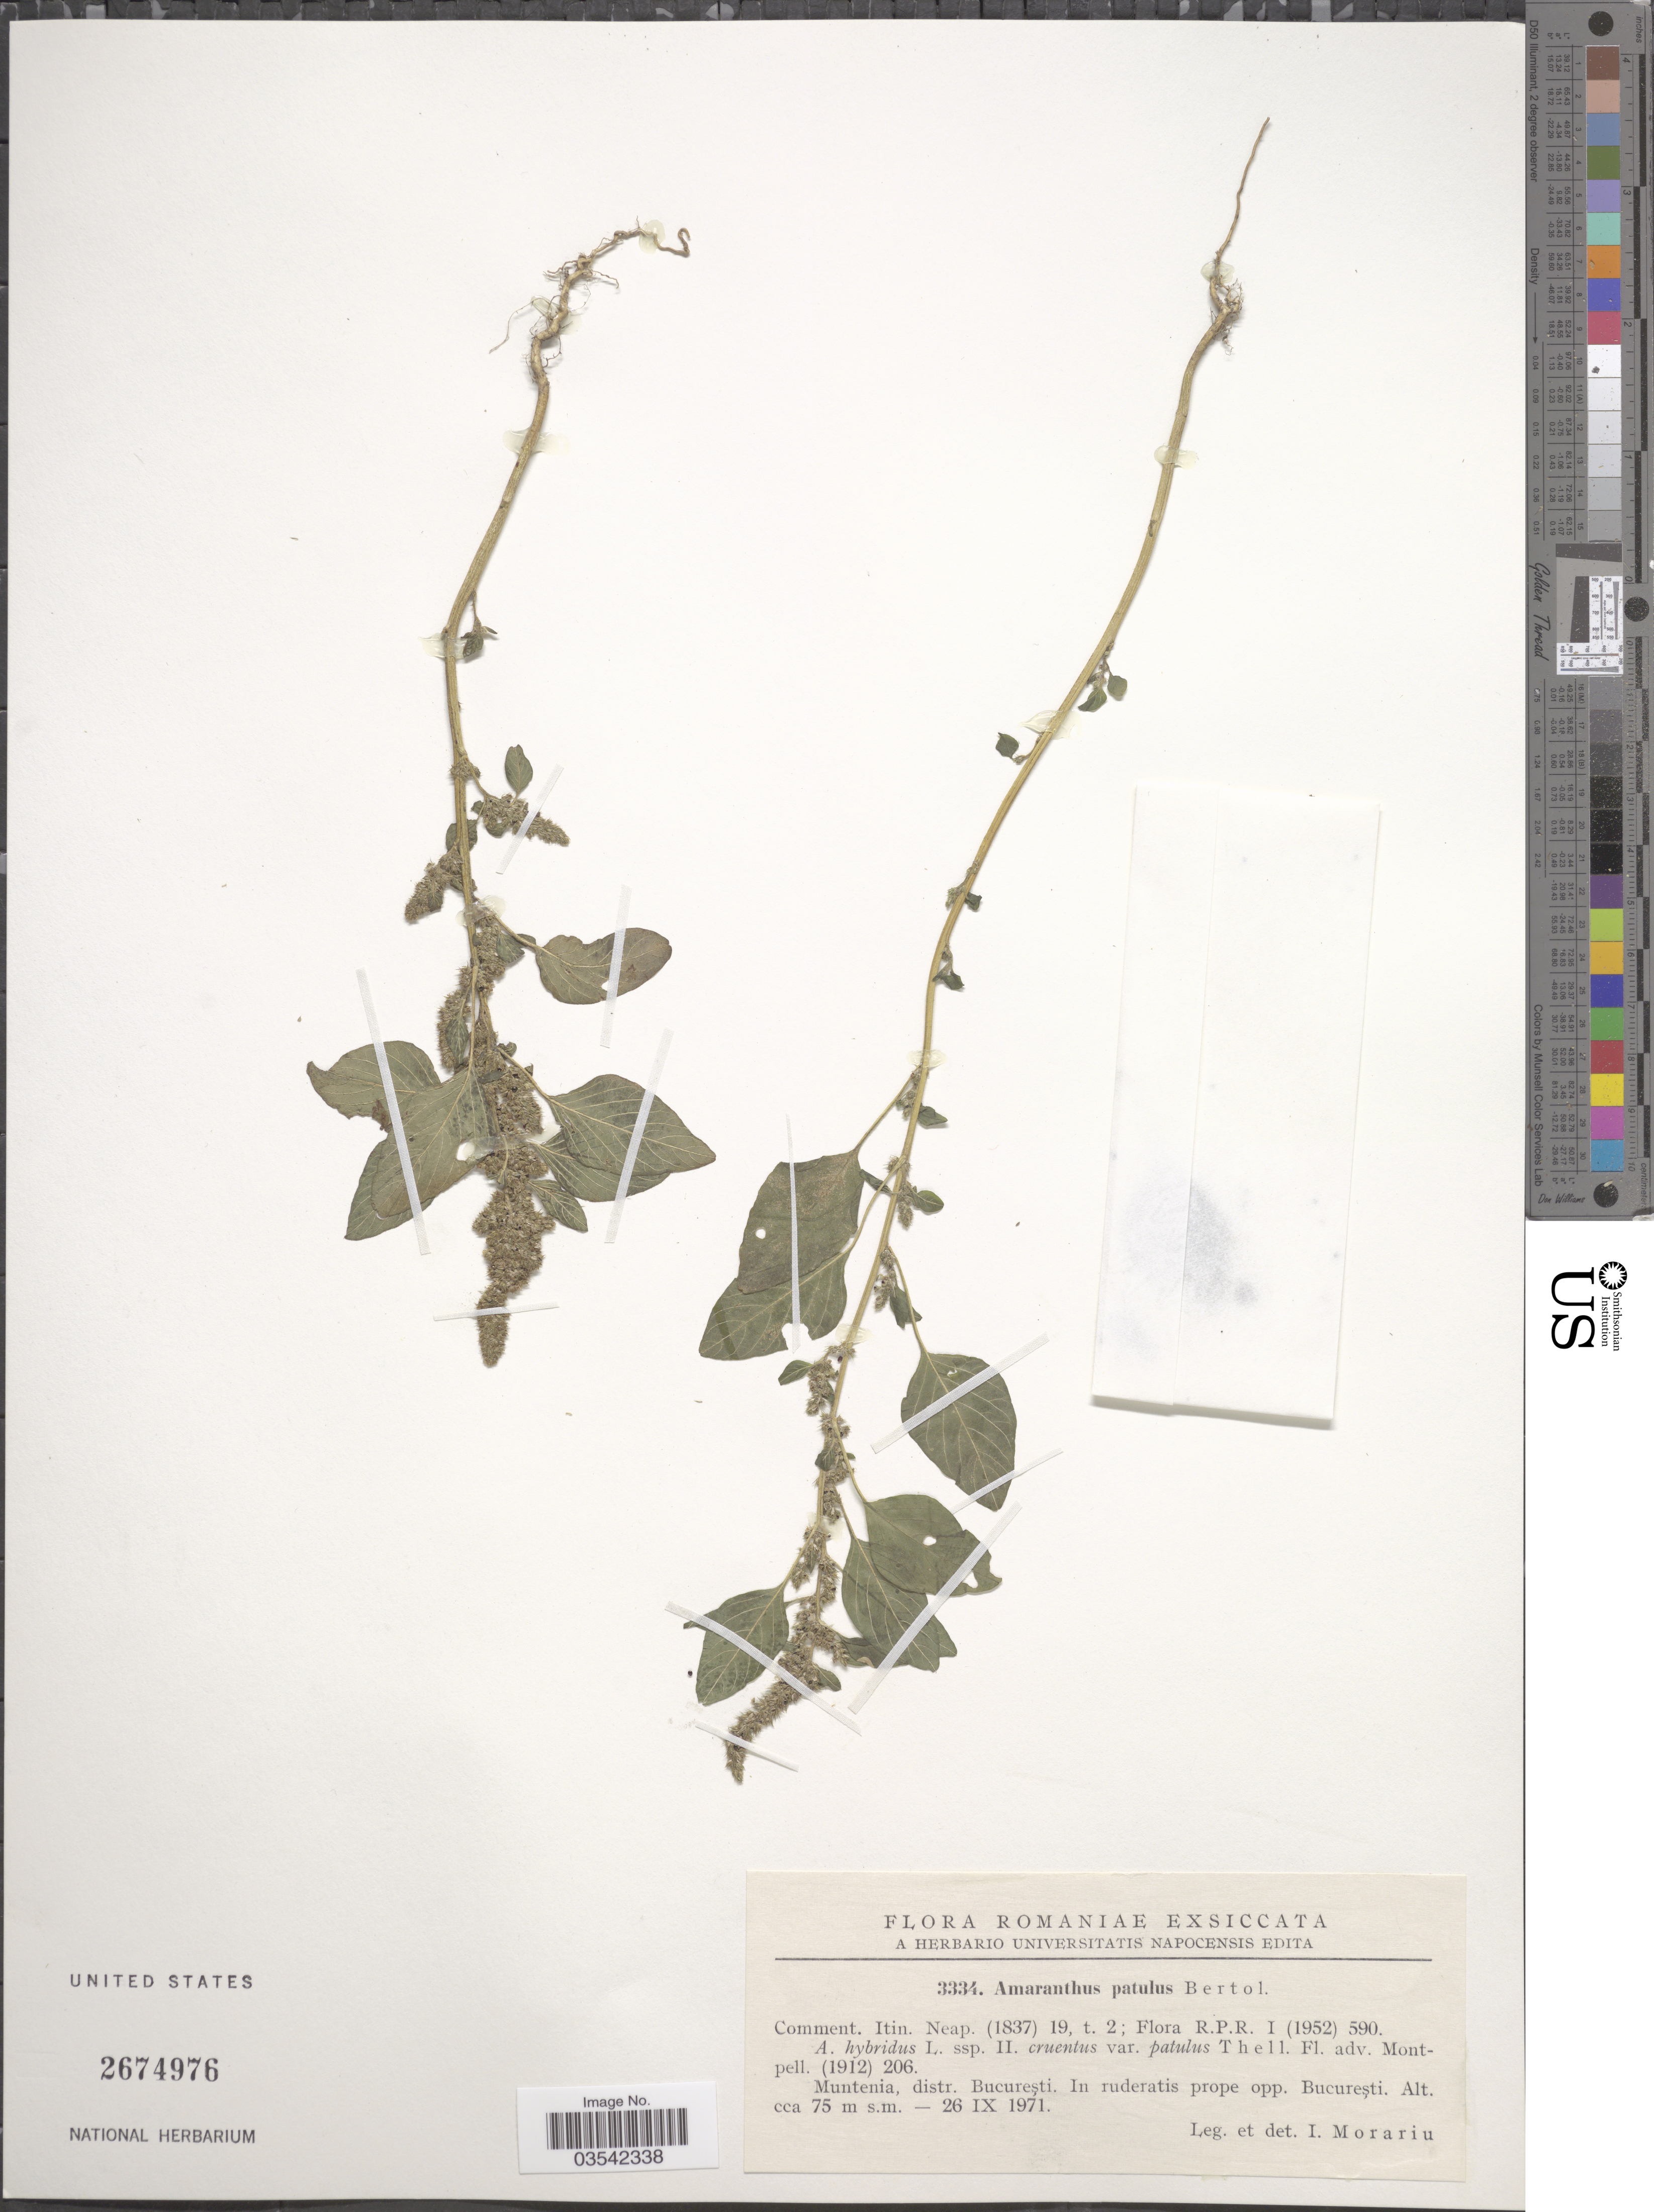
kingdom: Plantae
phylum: Tracheophyta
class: Magnoliopsida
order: Caryophyllales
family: Amaranthaceae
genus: Amaranthus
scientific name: Amaranthus patulus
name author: Bertol.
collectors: I. Morariu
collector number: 3334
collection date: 1971-09-26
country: Romania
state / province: Bucuresti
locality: Muntenia, distr. Bucureşti. In ruderatis prope opp. Bucureşti.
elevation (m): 75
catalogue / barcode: US 2674976